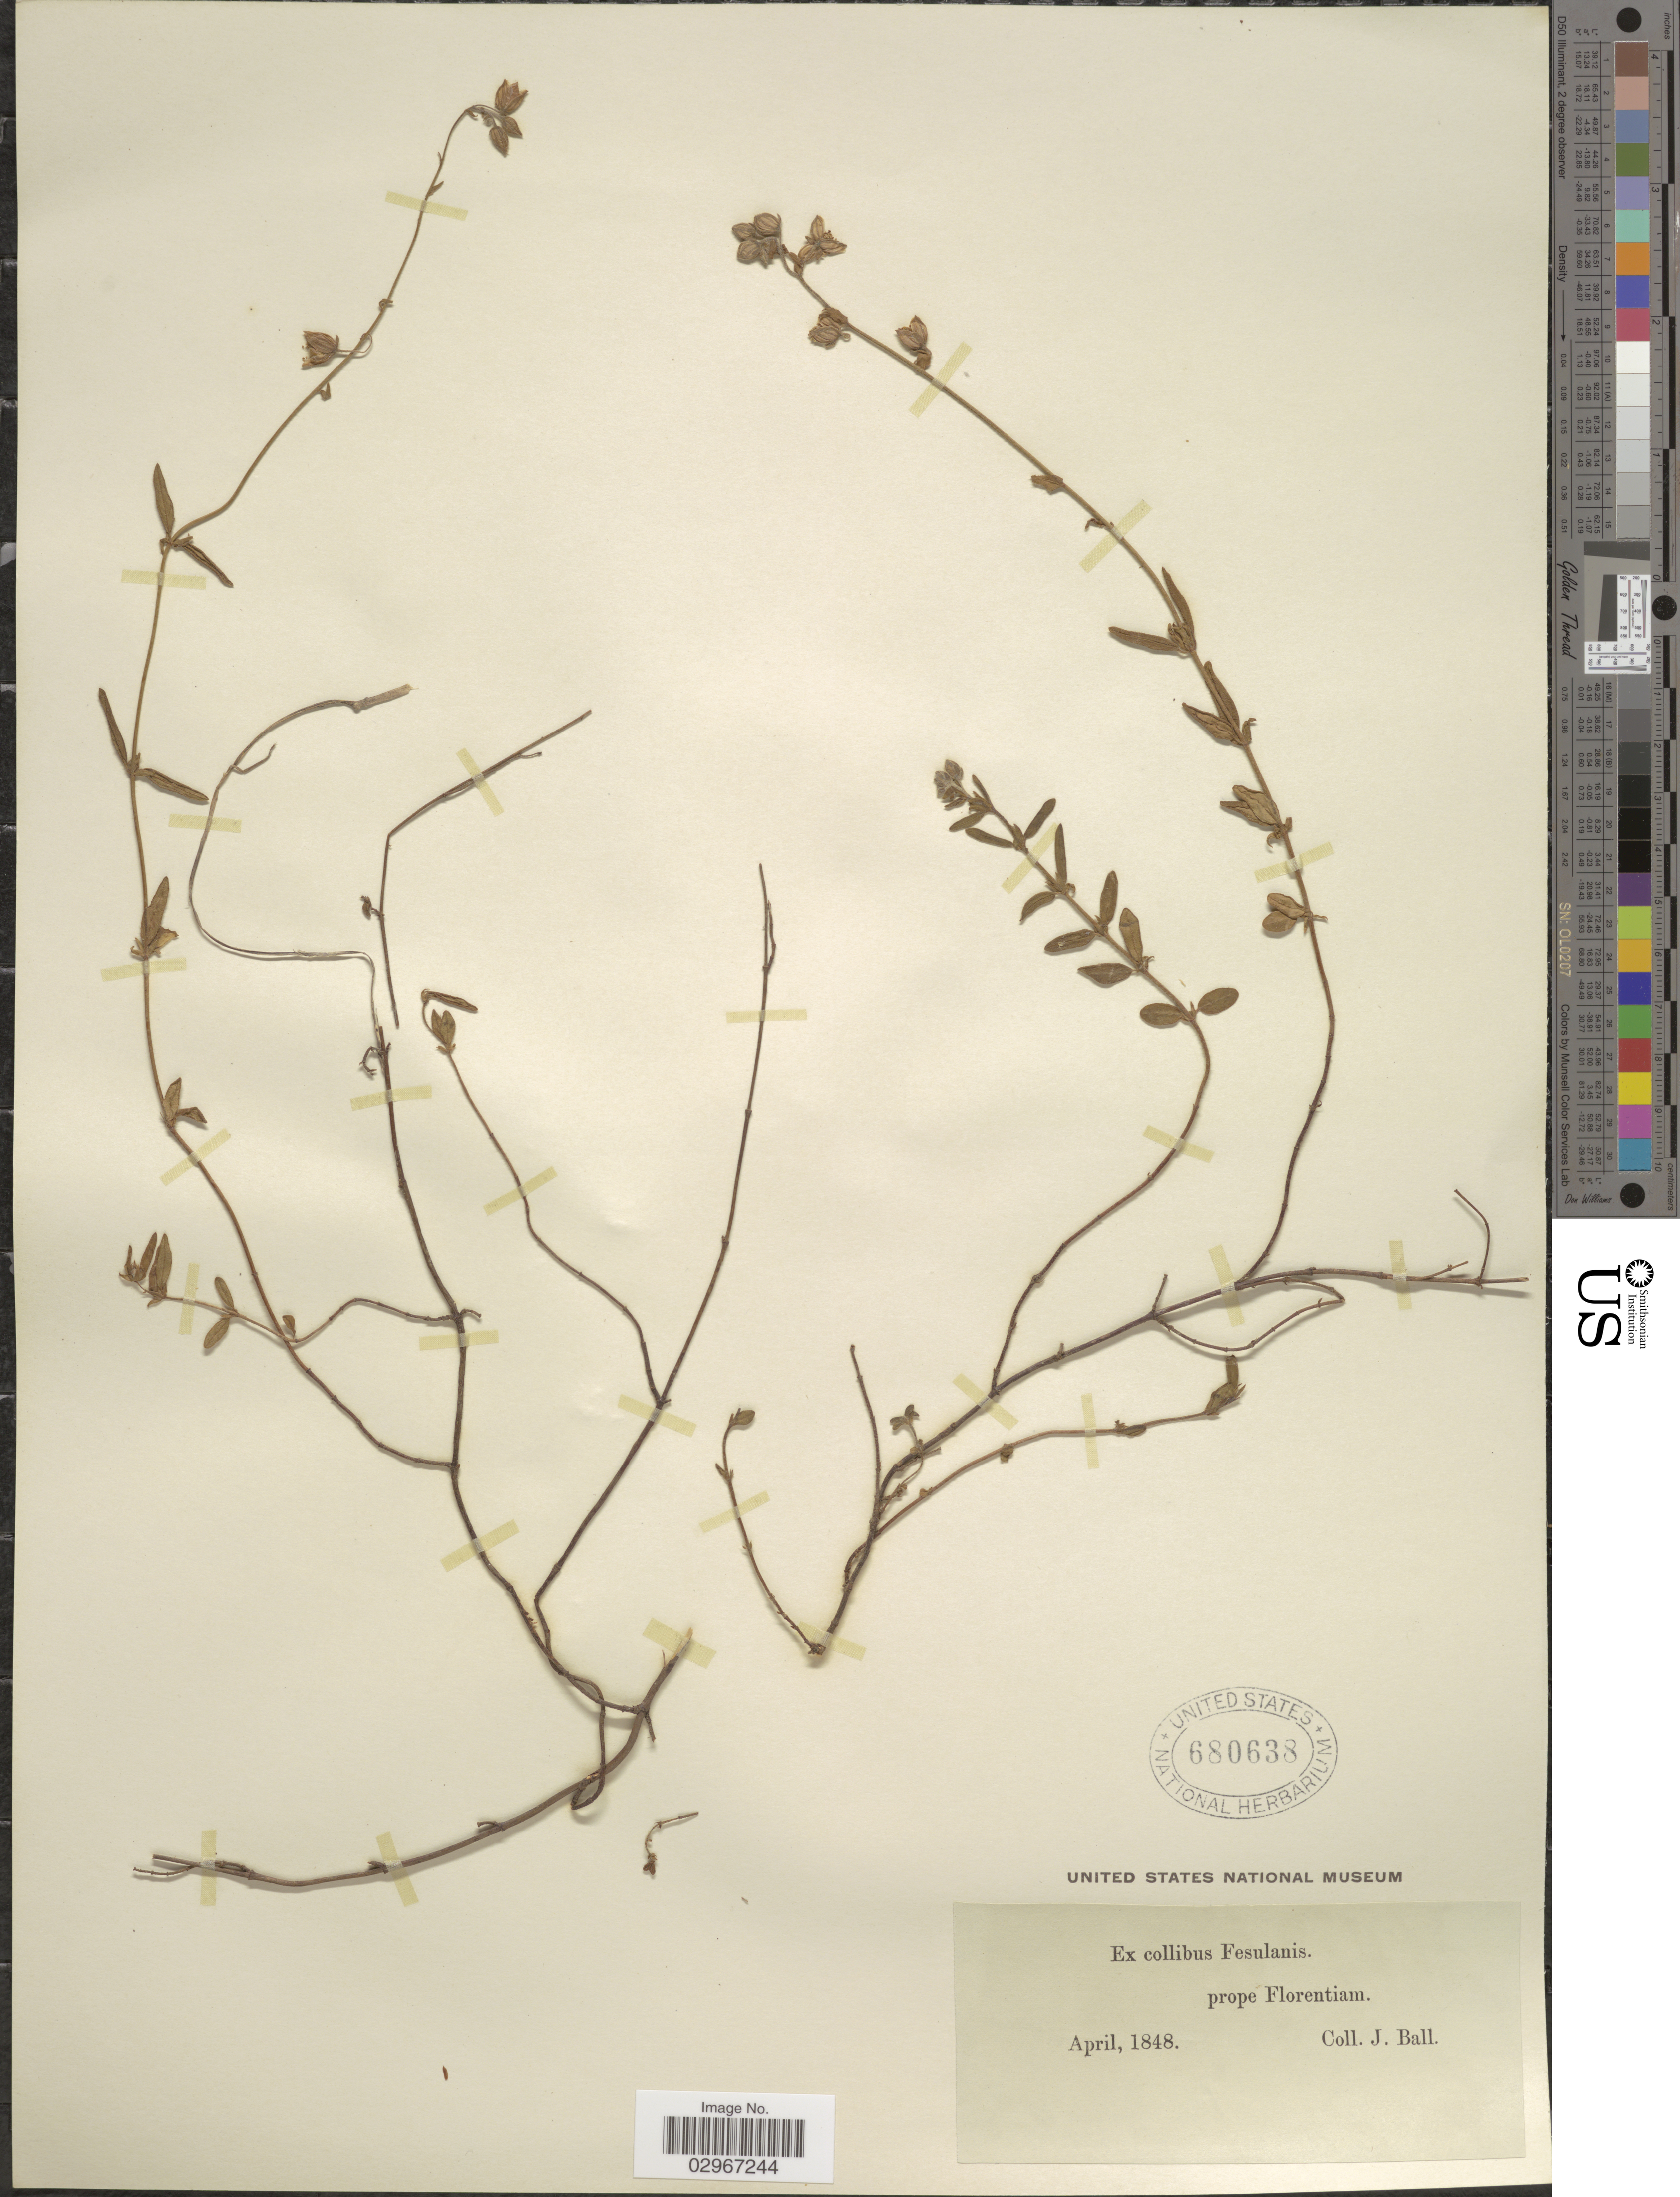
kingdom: Plantae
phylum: Tracheophyta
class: Magnoliopsida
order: Malvales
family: Cistaceae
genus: Helianthemum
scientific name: Helianthemum sp.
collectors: J. Ball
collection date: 1848-04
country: Italy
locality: Ex collibus Fesulanis, prope Florentiam.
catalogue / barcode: US 680638